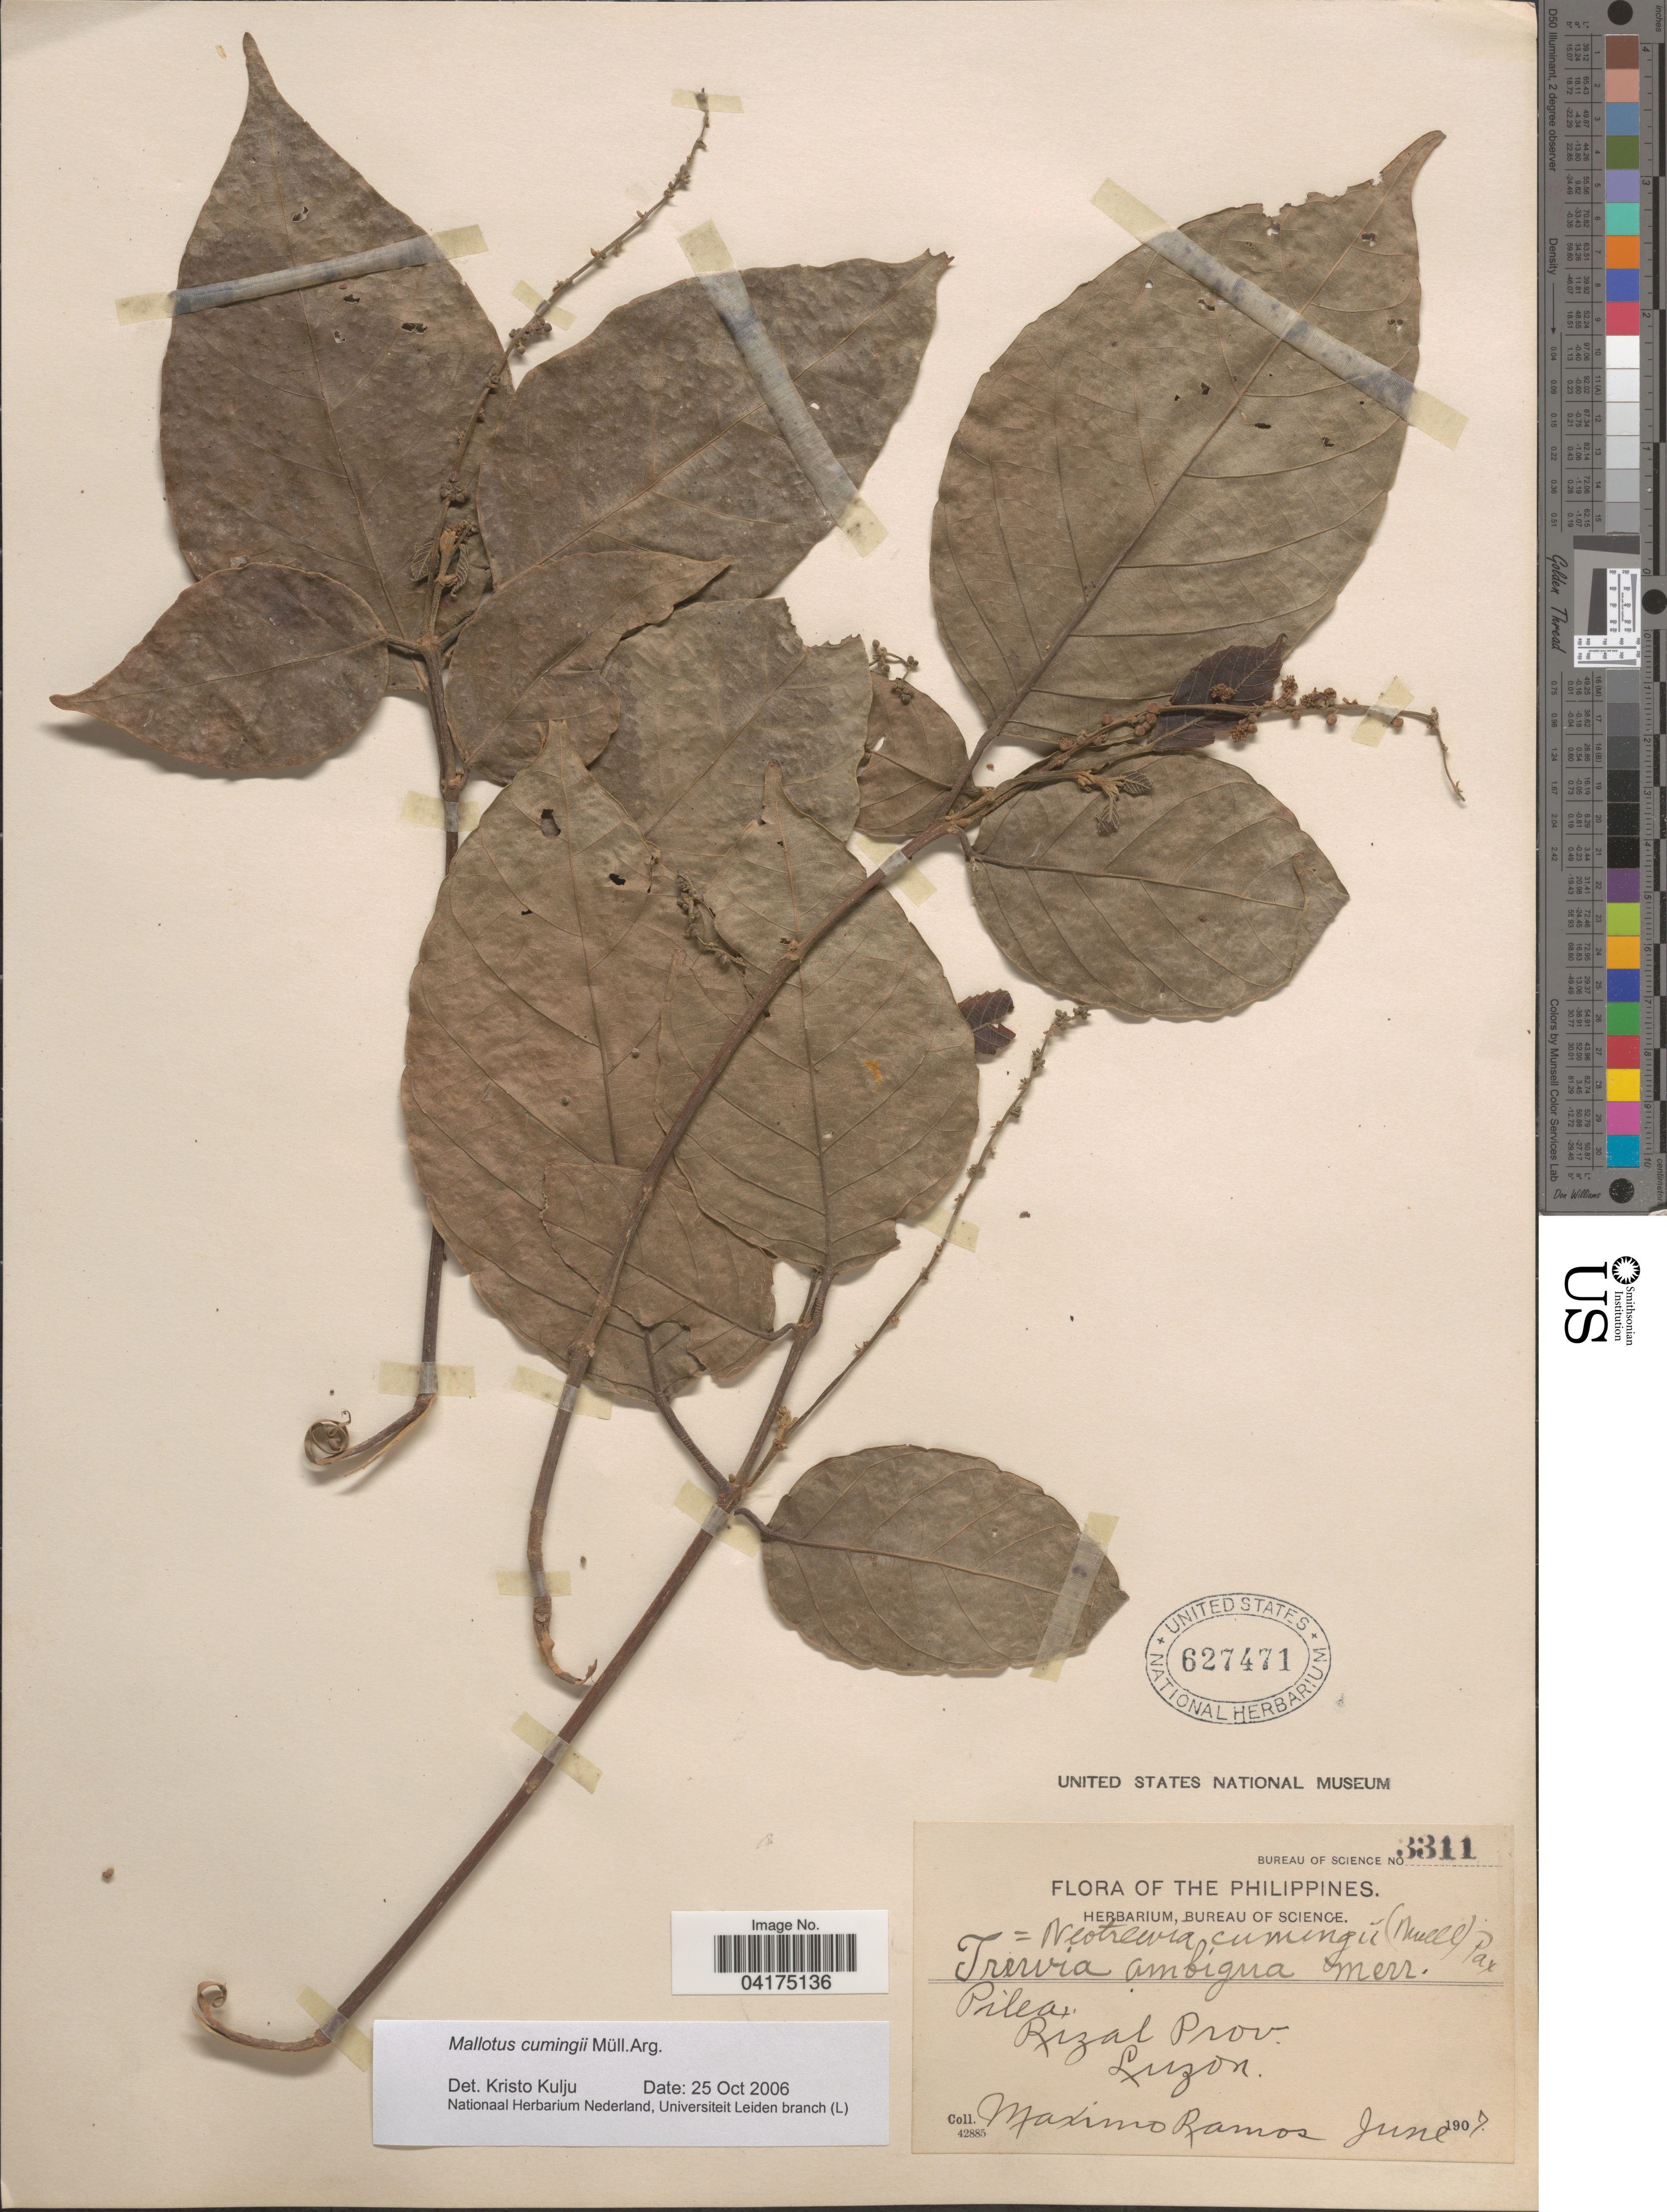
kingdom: Plantae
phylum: Tracheophyta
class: Magnoliopsida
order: Malpighiales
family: Euphorbiaceae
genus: Mallotus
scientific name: Mallotus cumingii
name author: Müll. Arg.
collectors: M. Ramos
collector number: Bureau of Science 3311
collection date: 1907-06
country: Philippines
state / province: Calabarzon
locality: Rizal Prov. Luzon.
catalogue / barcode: US 627471